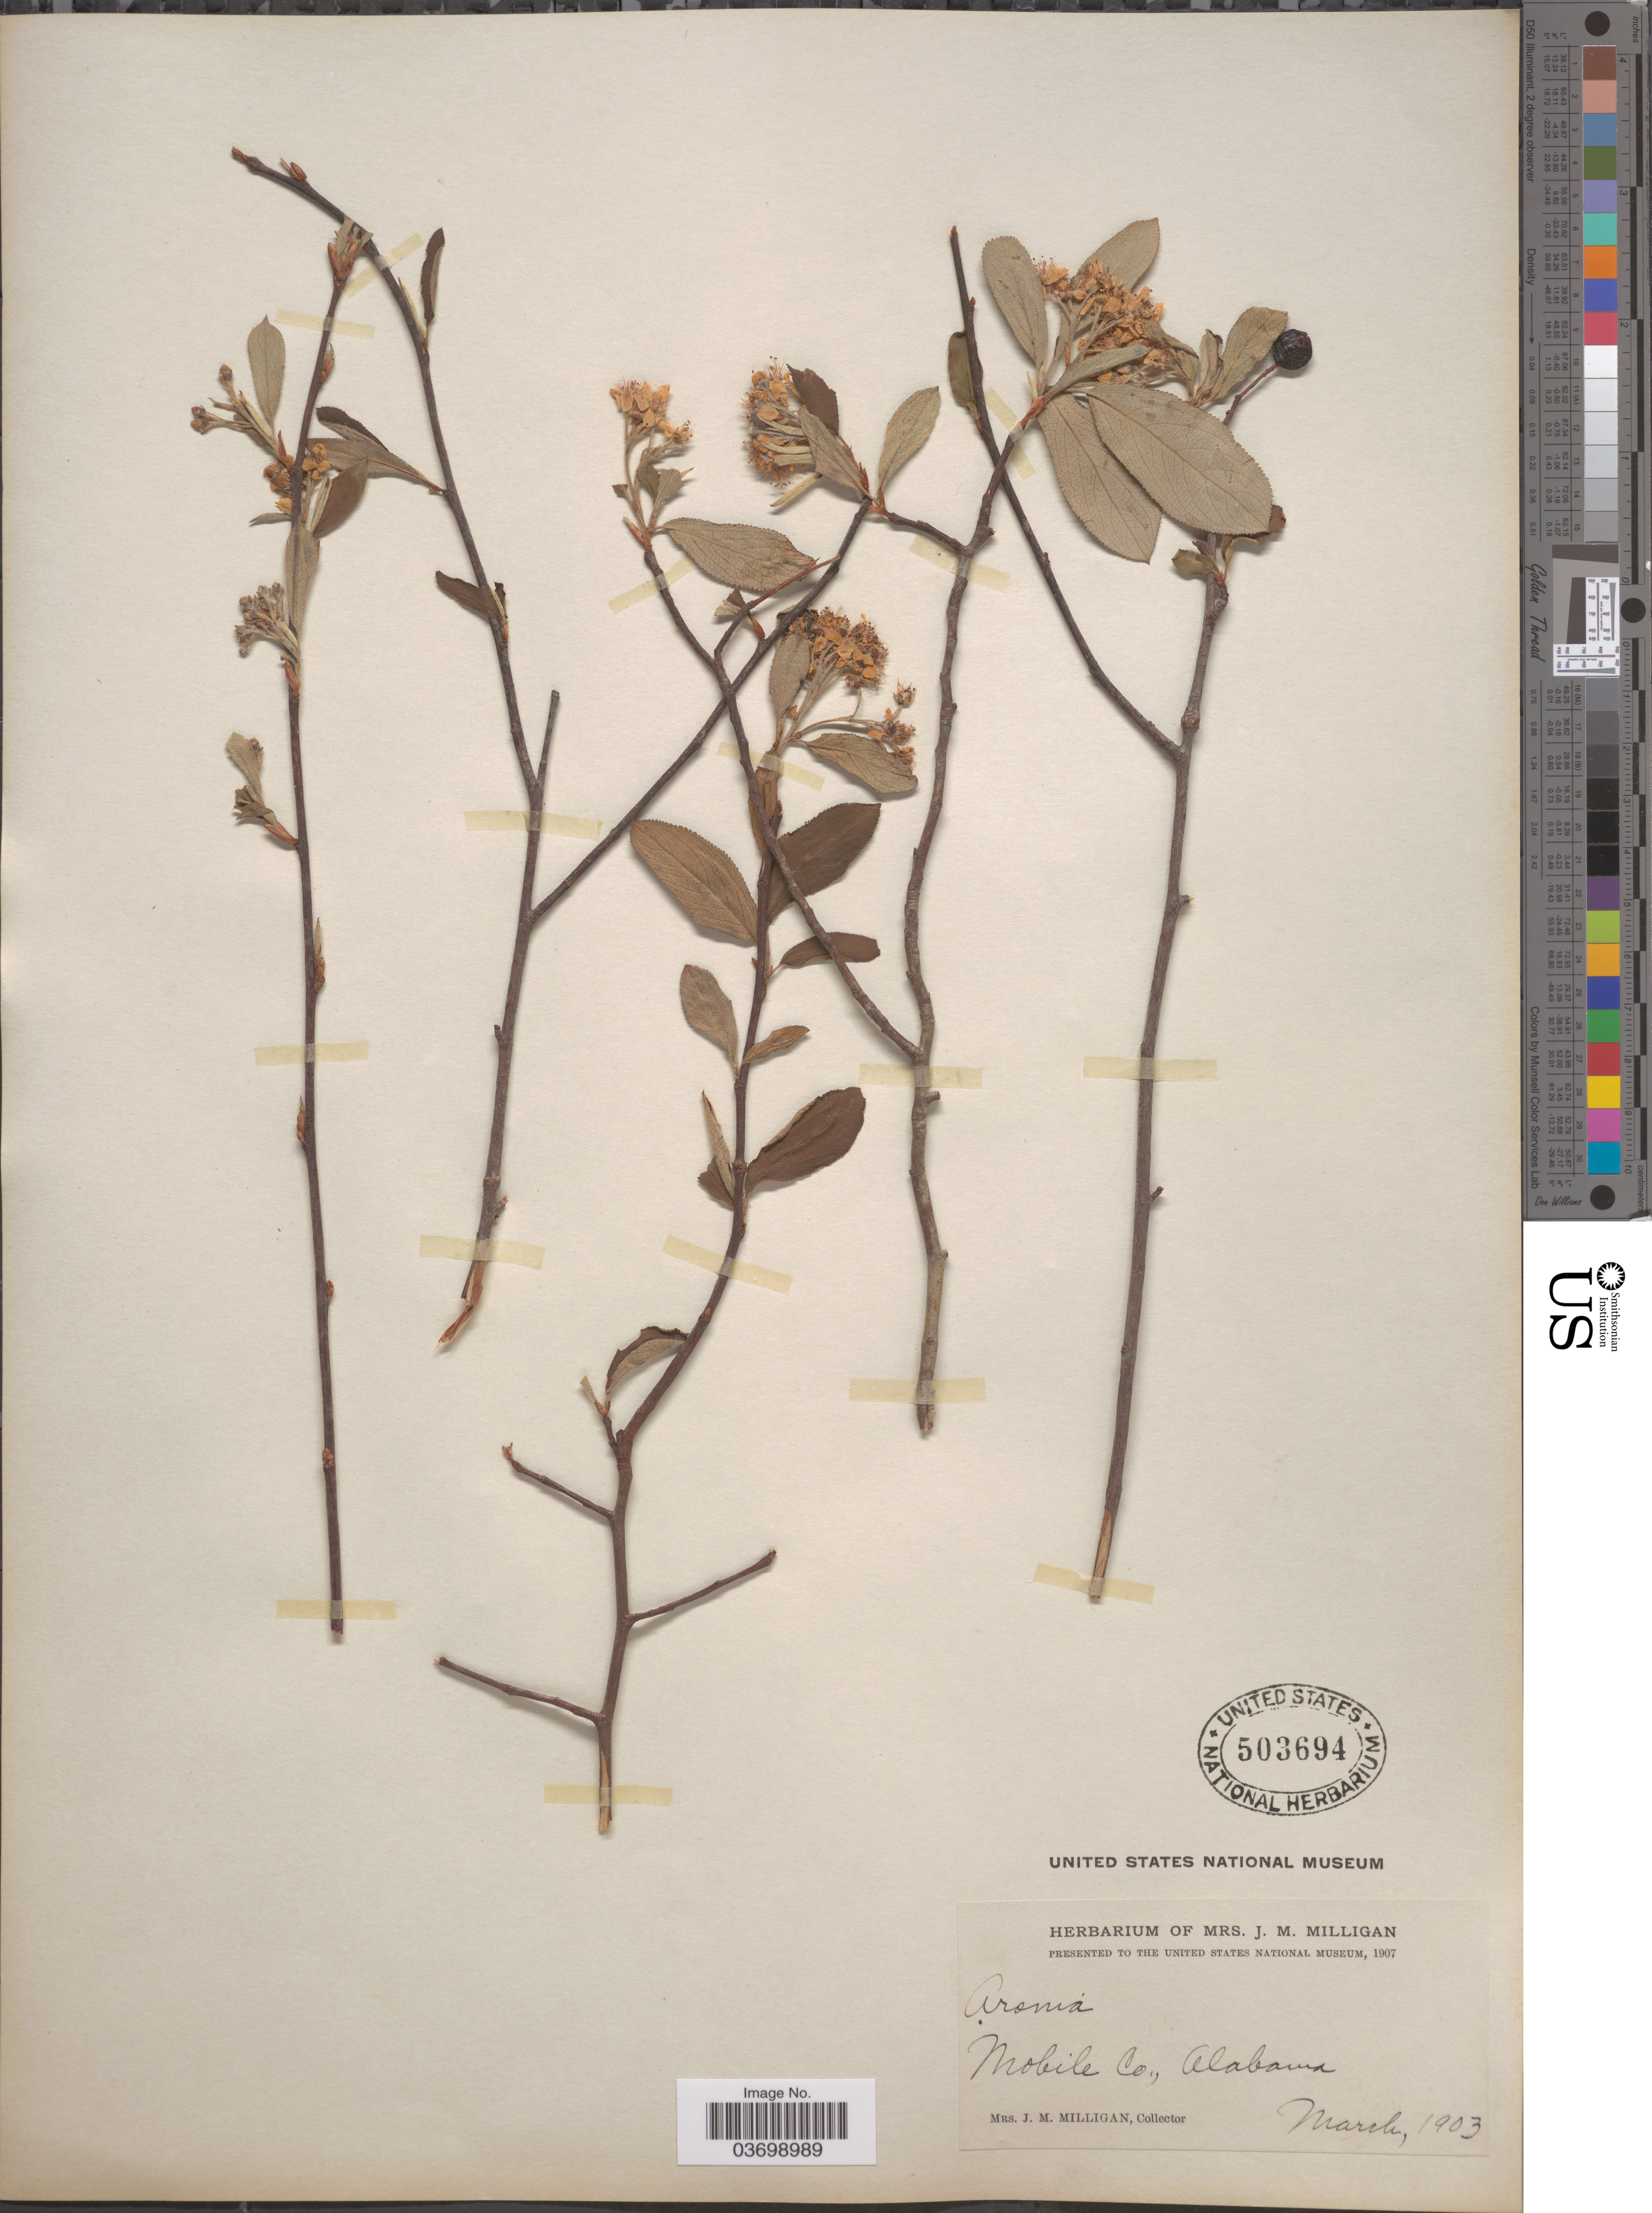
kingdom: Plantae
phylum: Tracheophyta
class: Magnoliopsida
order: Rosales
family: Rosaceae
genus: Aronia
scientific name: Aronia arbutifolia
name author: (L.) Pers.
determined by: Strong, M. T., (US), Smithsonian Institution - National Museum of Natural History (UNITED STATES)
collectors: J. Milligan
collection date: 1903-03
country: United States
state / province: Alabama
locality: Mobile Co.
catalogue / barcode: US 503694